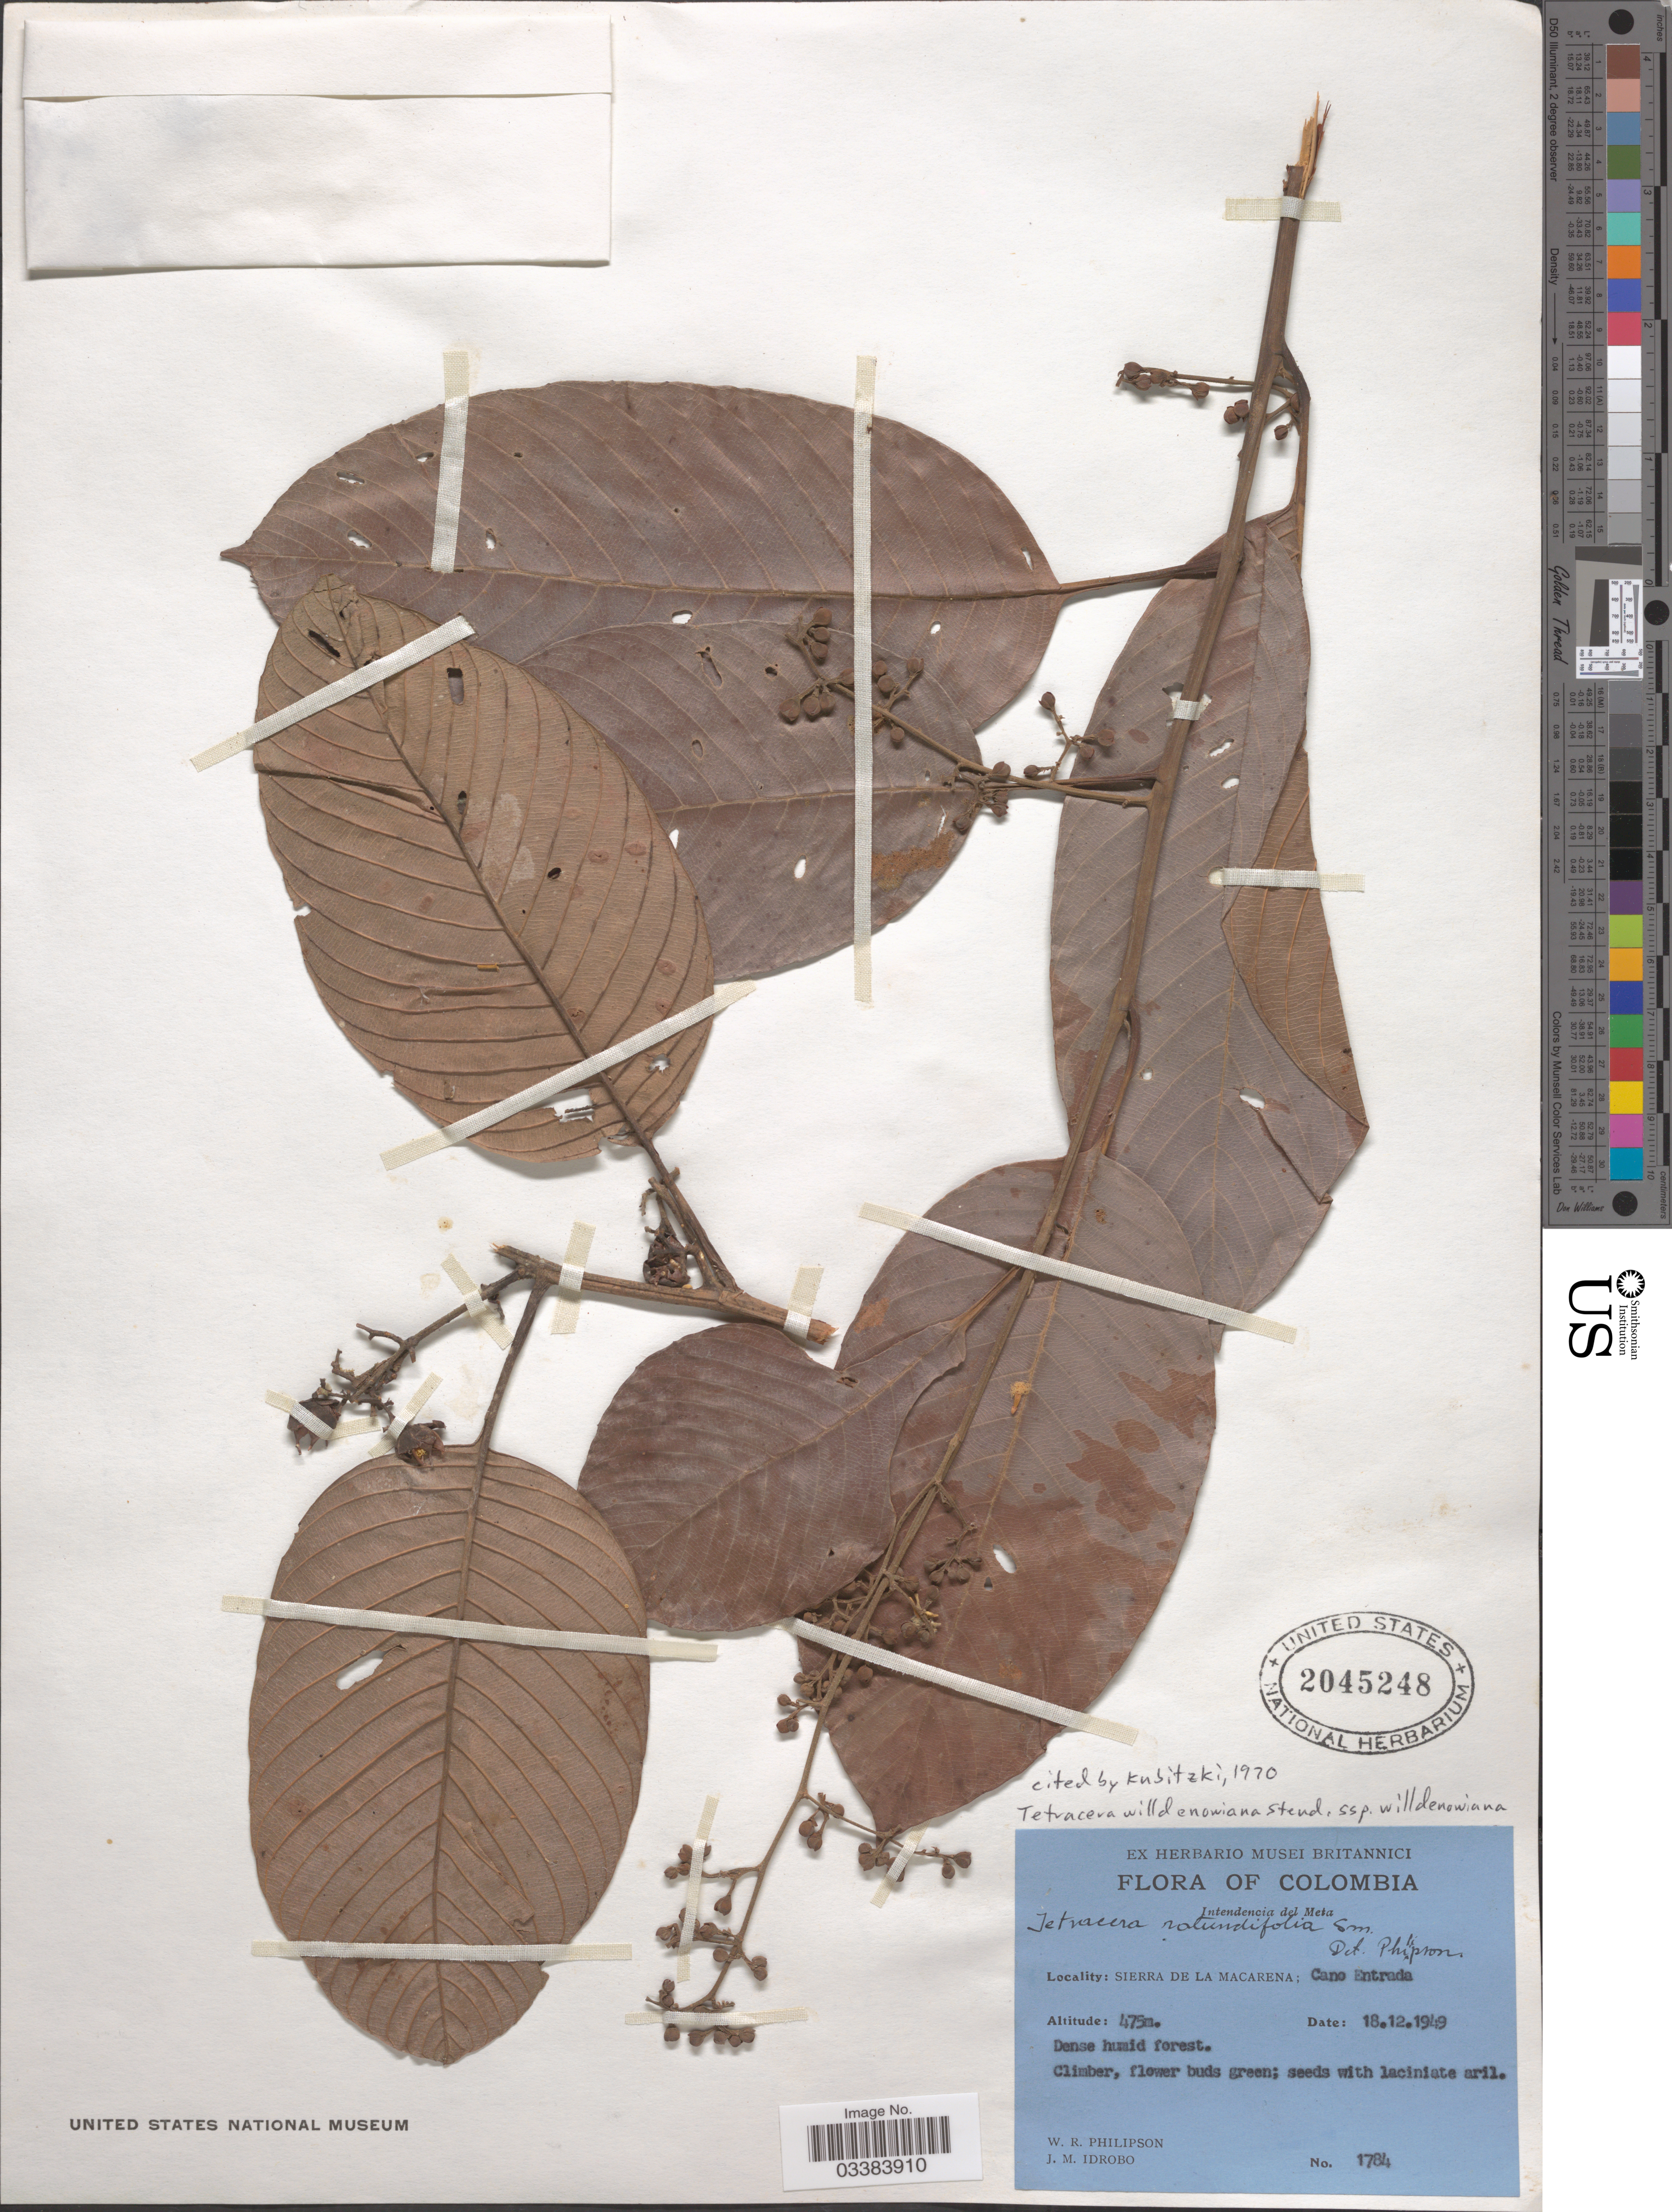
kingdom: Plantae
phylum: Tracheophyta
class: Magnoliopsida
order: Dilleniales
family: Dilleniaceae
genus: Tetracera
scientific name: Tetracera willdenowiana subsp. willdenowiana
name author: Steud.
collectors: W. R. Philipson & J. M. Idrobo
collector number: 1784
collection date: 1949-12-18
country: Colombia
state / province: Meta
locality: Intendencia del Meta. Sierra de la Macarena; Cano Entrada.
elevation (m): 475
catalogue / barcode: US 2045248